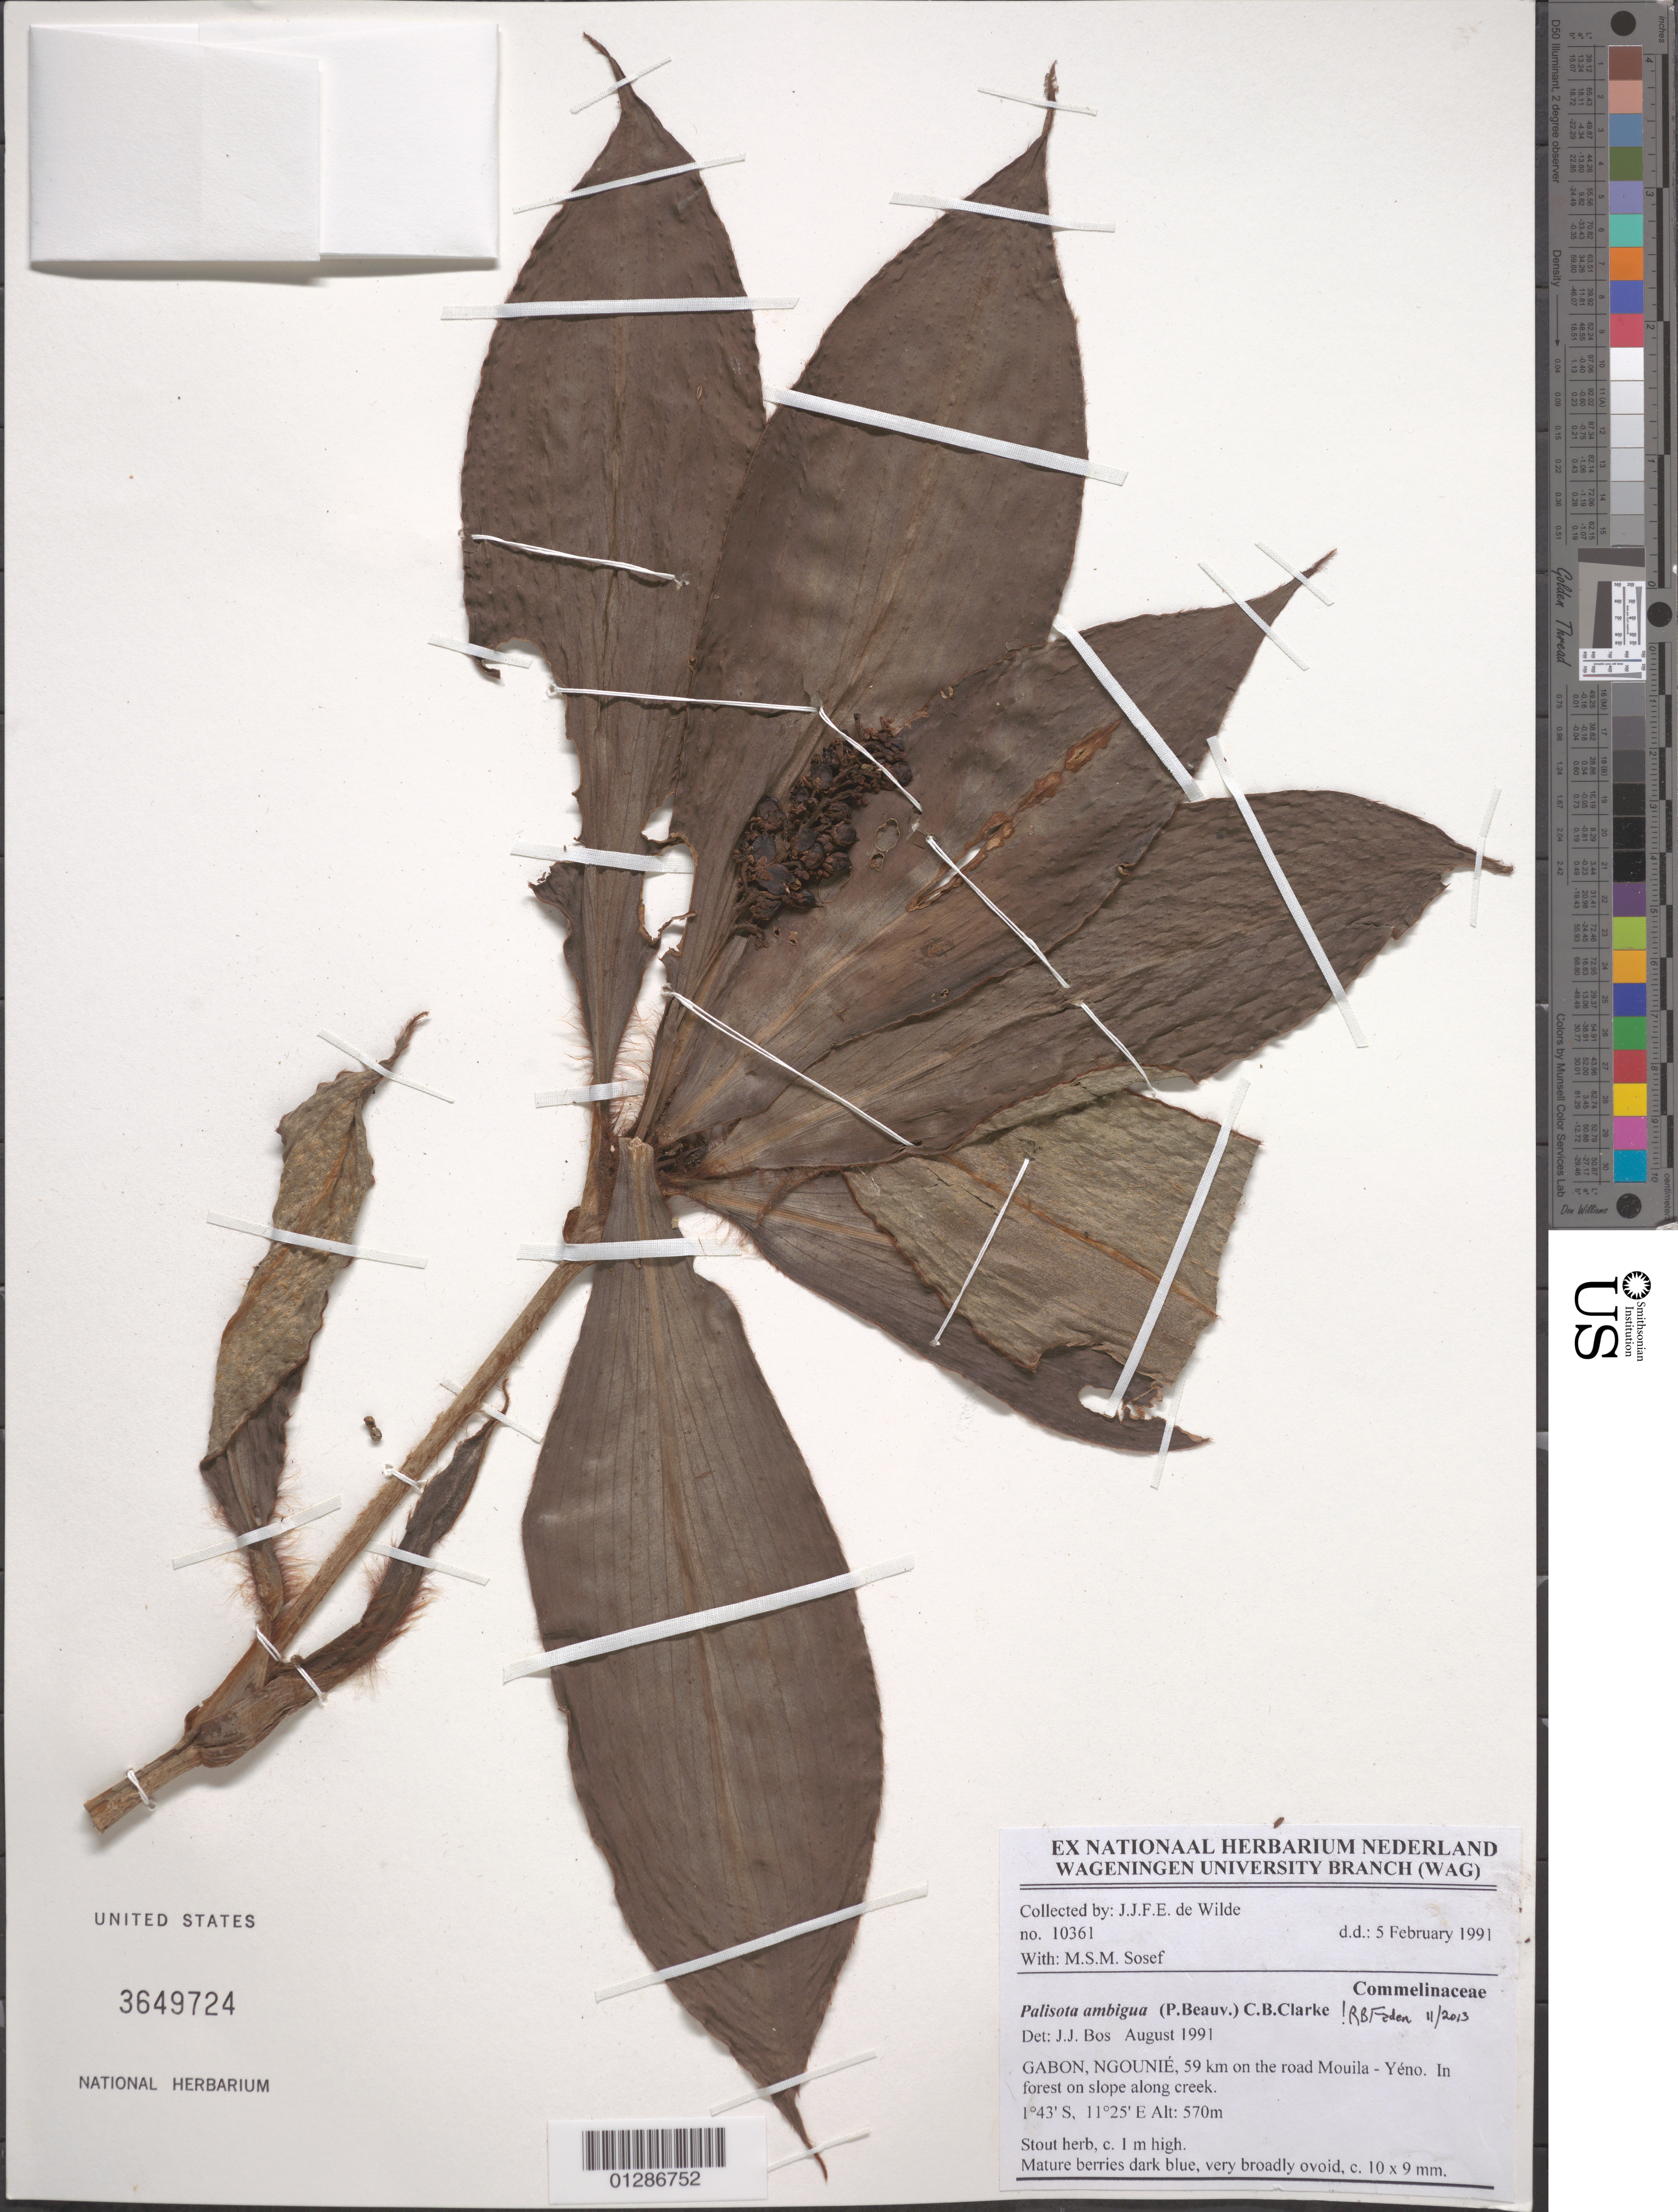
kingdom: Plantae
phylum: Tracheophyta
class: Liliopsida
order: Commelinales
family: Commelinaceae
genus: Palisota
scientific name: Palisota ambigua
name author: (P. Beauv.) C.B. Clarke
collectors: J.J. de Wilde & M. Sosef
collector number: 10361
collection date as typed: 5 Feb 1991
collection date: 1991-02-05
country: Gabon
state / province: Ngounie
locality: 59 km on the road Mouila-Yeno.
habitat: Stout herb.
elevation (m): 570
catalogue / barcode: US 3649724